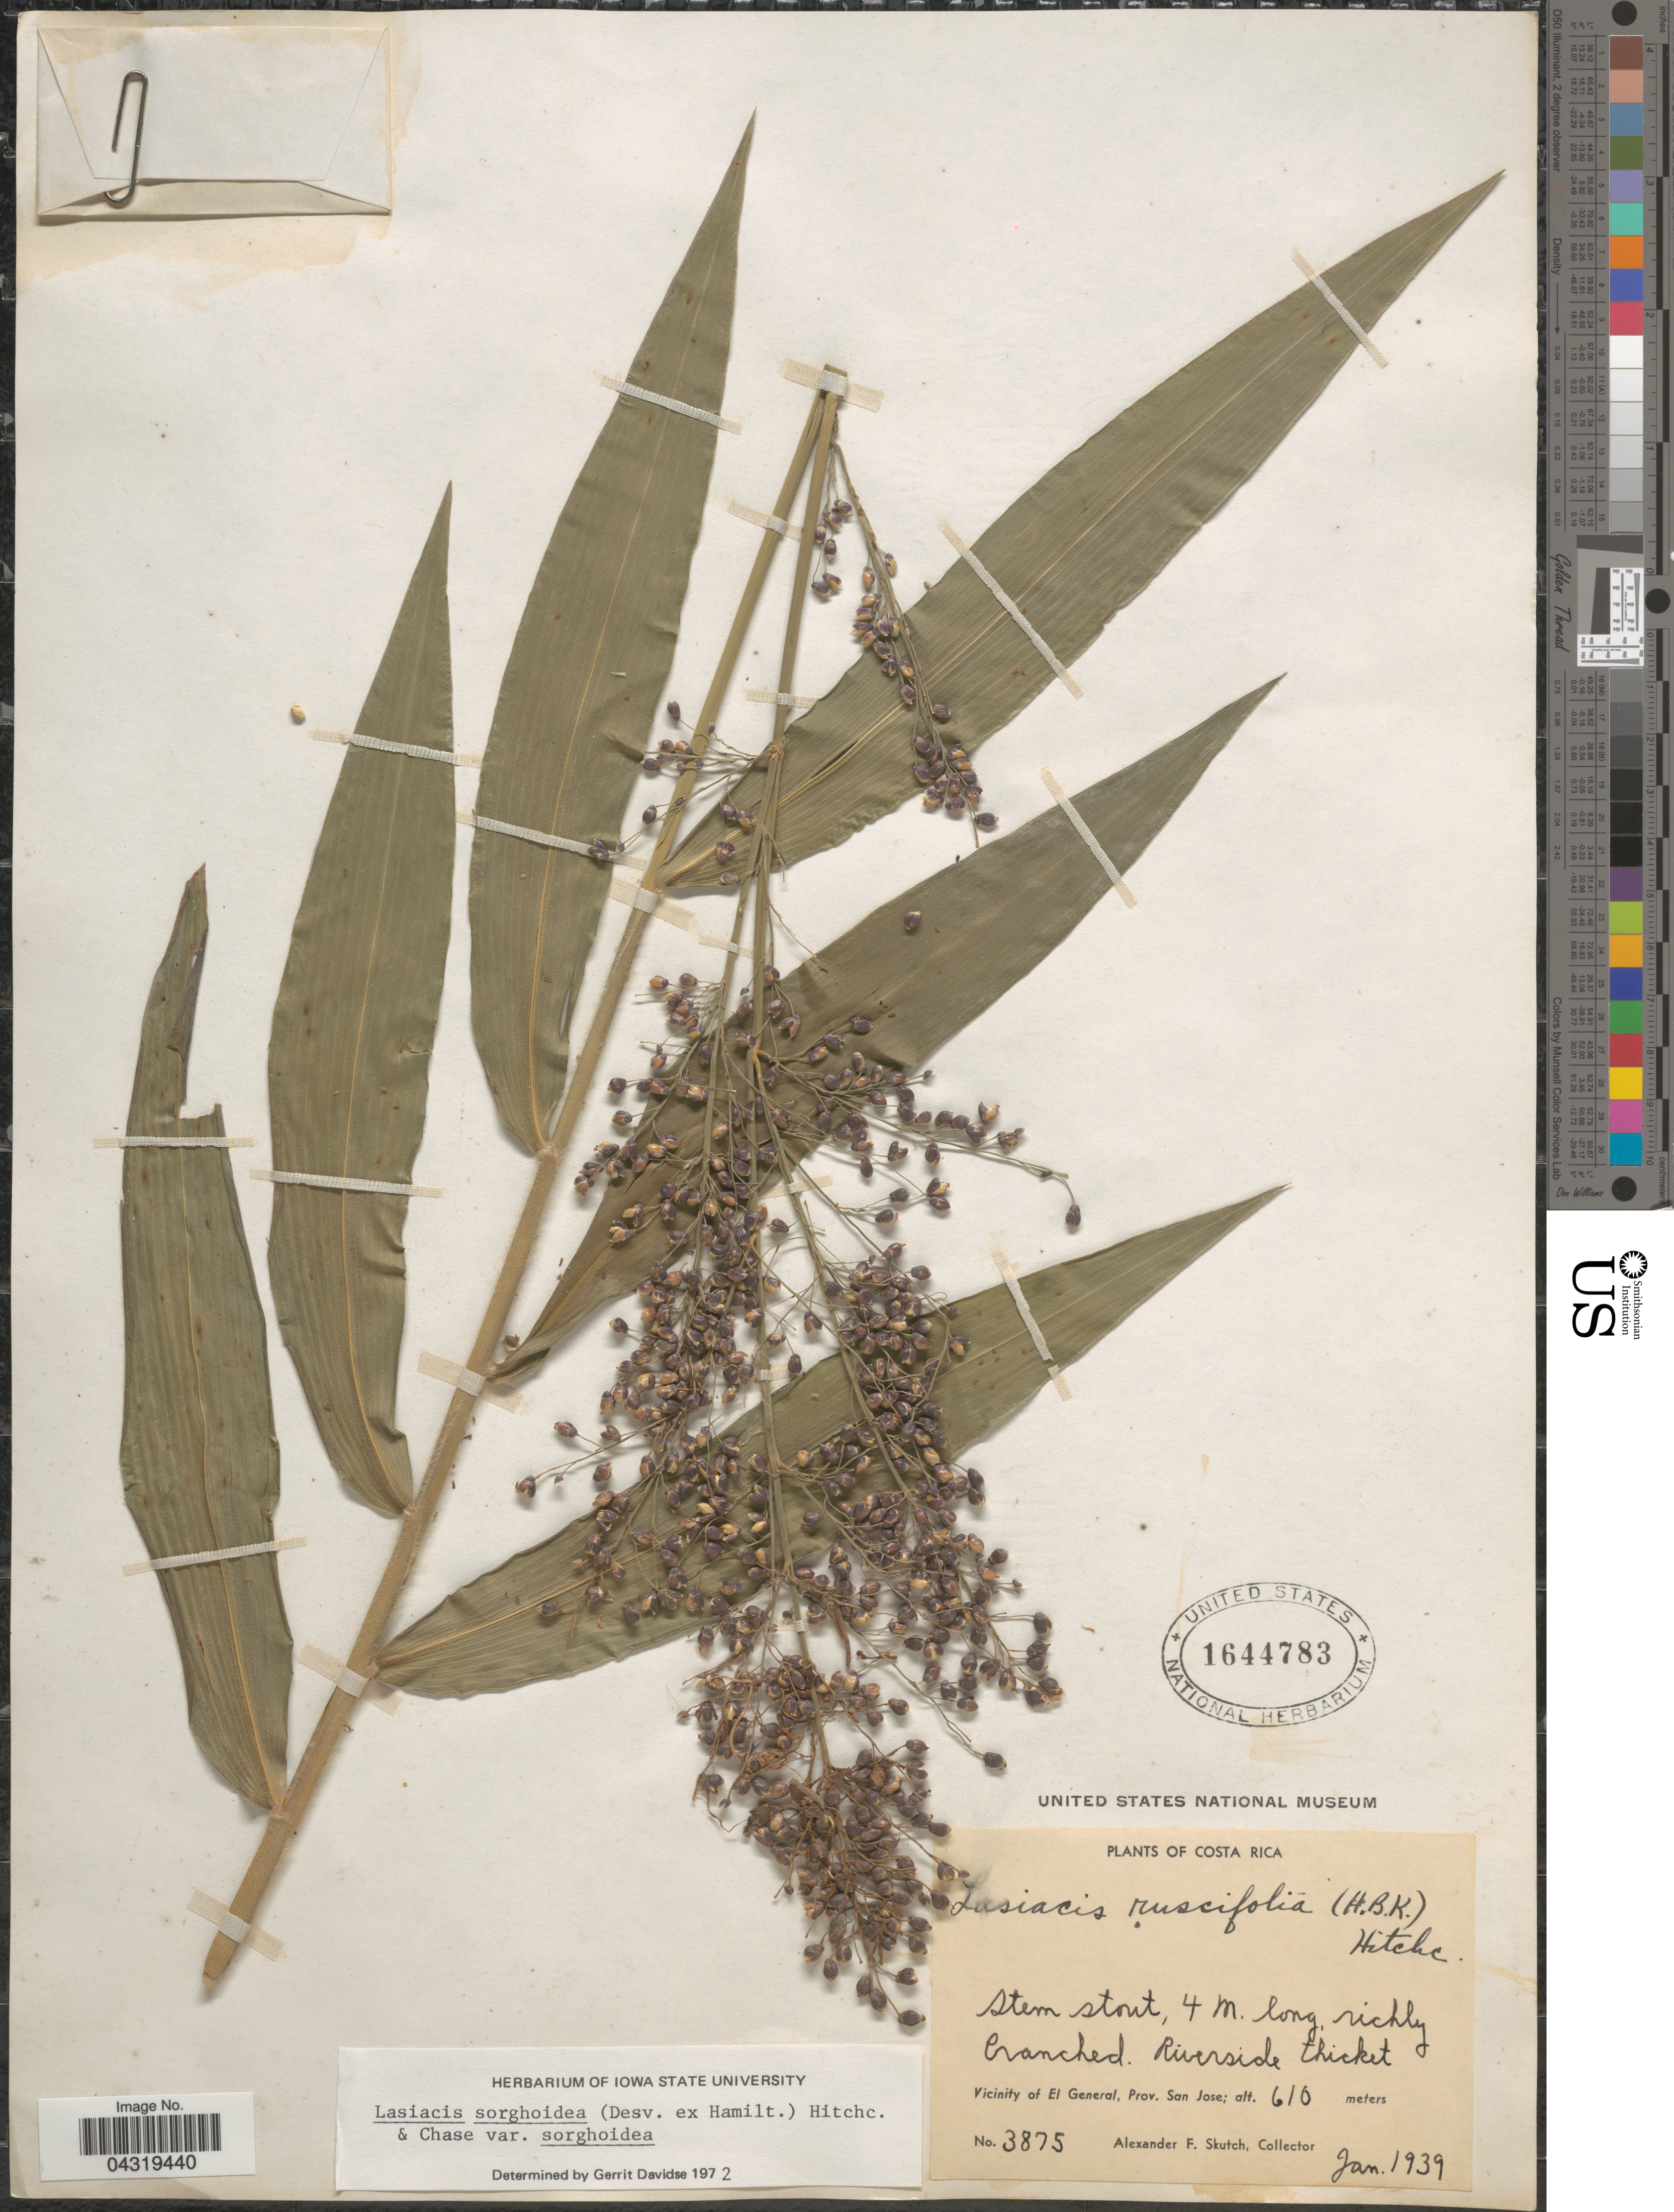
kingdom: Plantae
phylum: Tracheophyta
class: Liliopsida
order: Poales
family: Poaceae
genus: Lasiacis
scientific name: Lasiacis sorghoidea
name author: (Desv. ex Ham.) Hitchc. & Chase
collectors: A. F. Skutch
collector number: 3875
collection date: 1939-01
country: Costa Rica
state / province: San José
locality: Riverside thicket. Vicinity of El General.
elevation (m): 610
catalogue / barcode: US 1644783